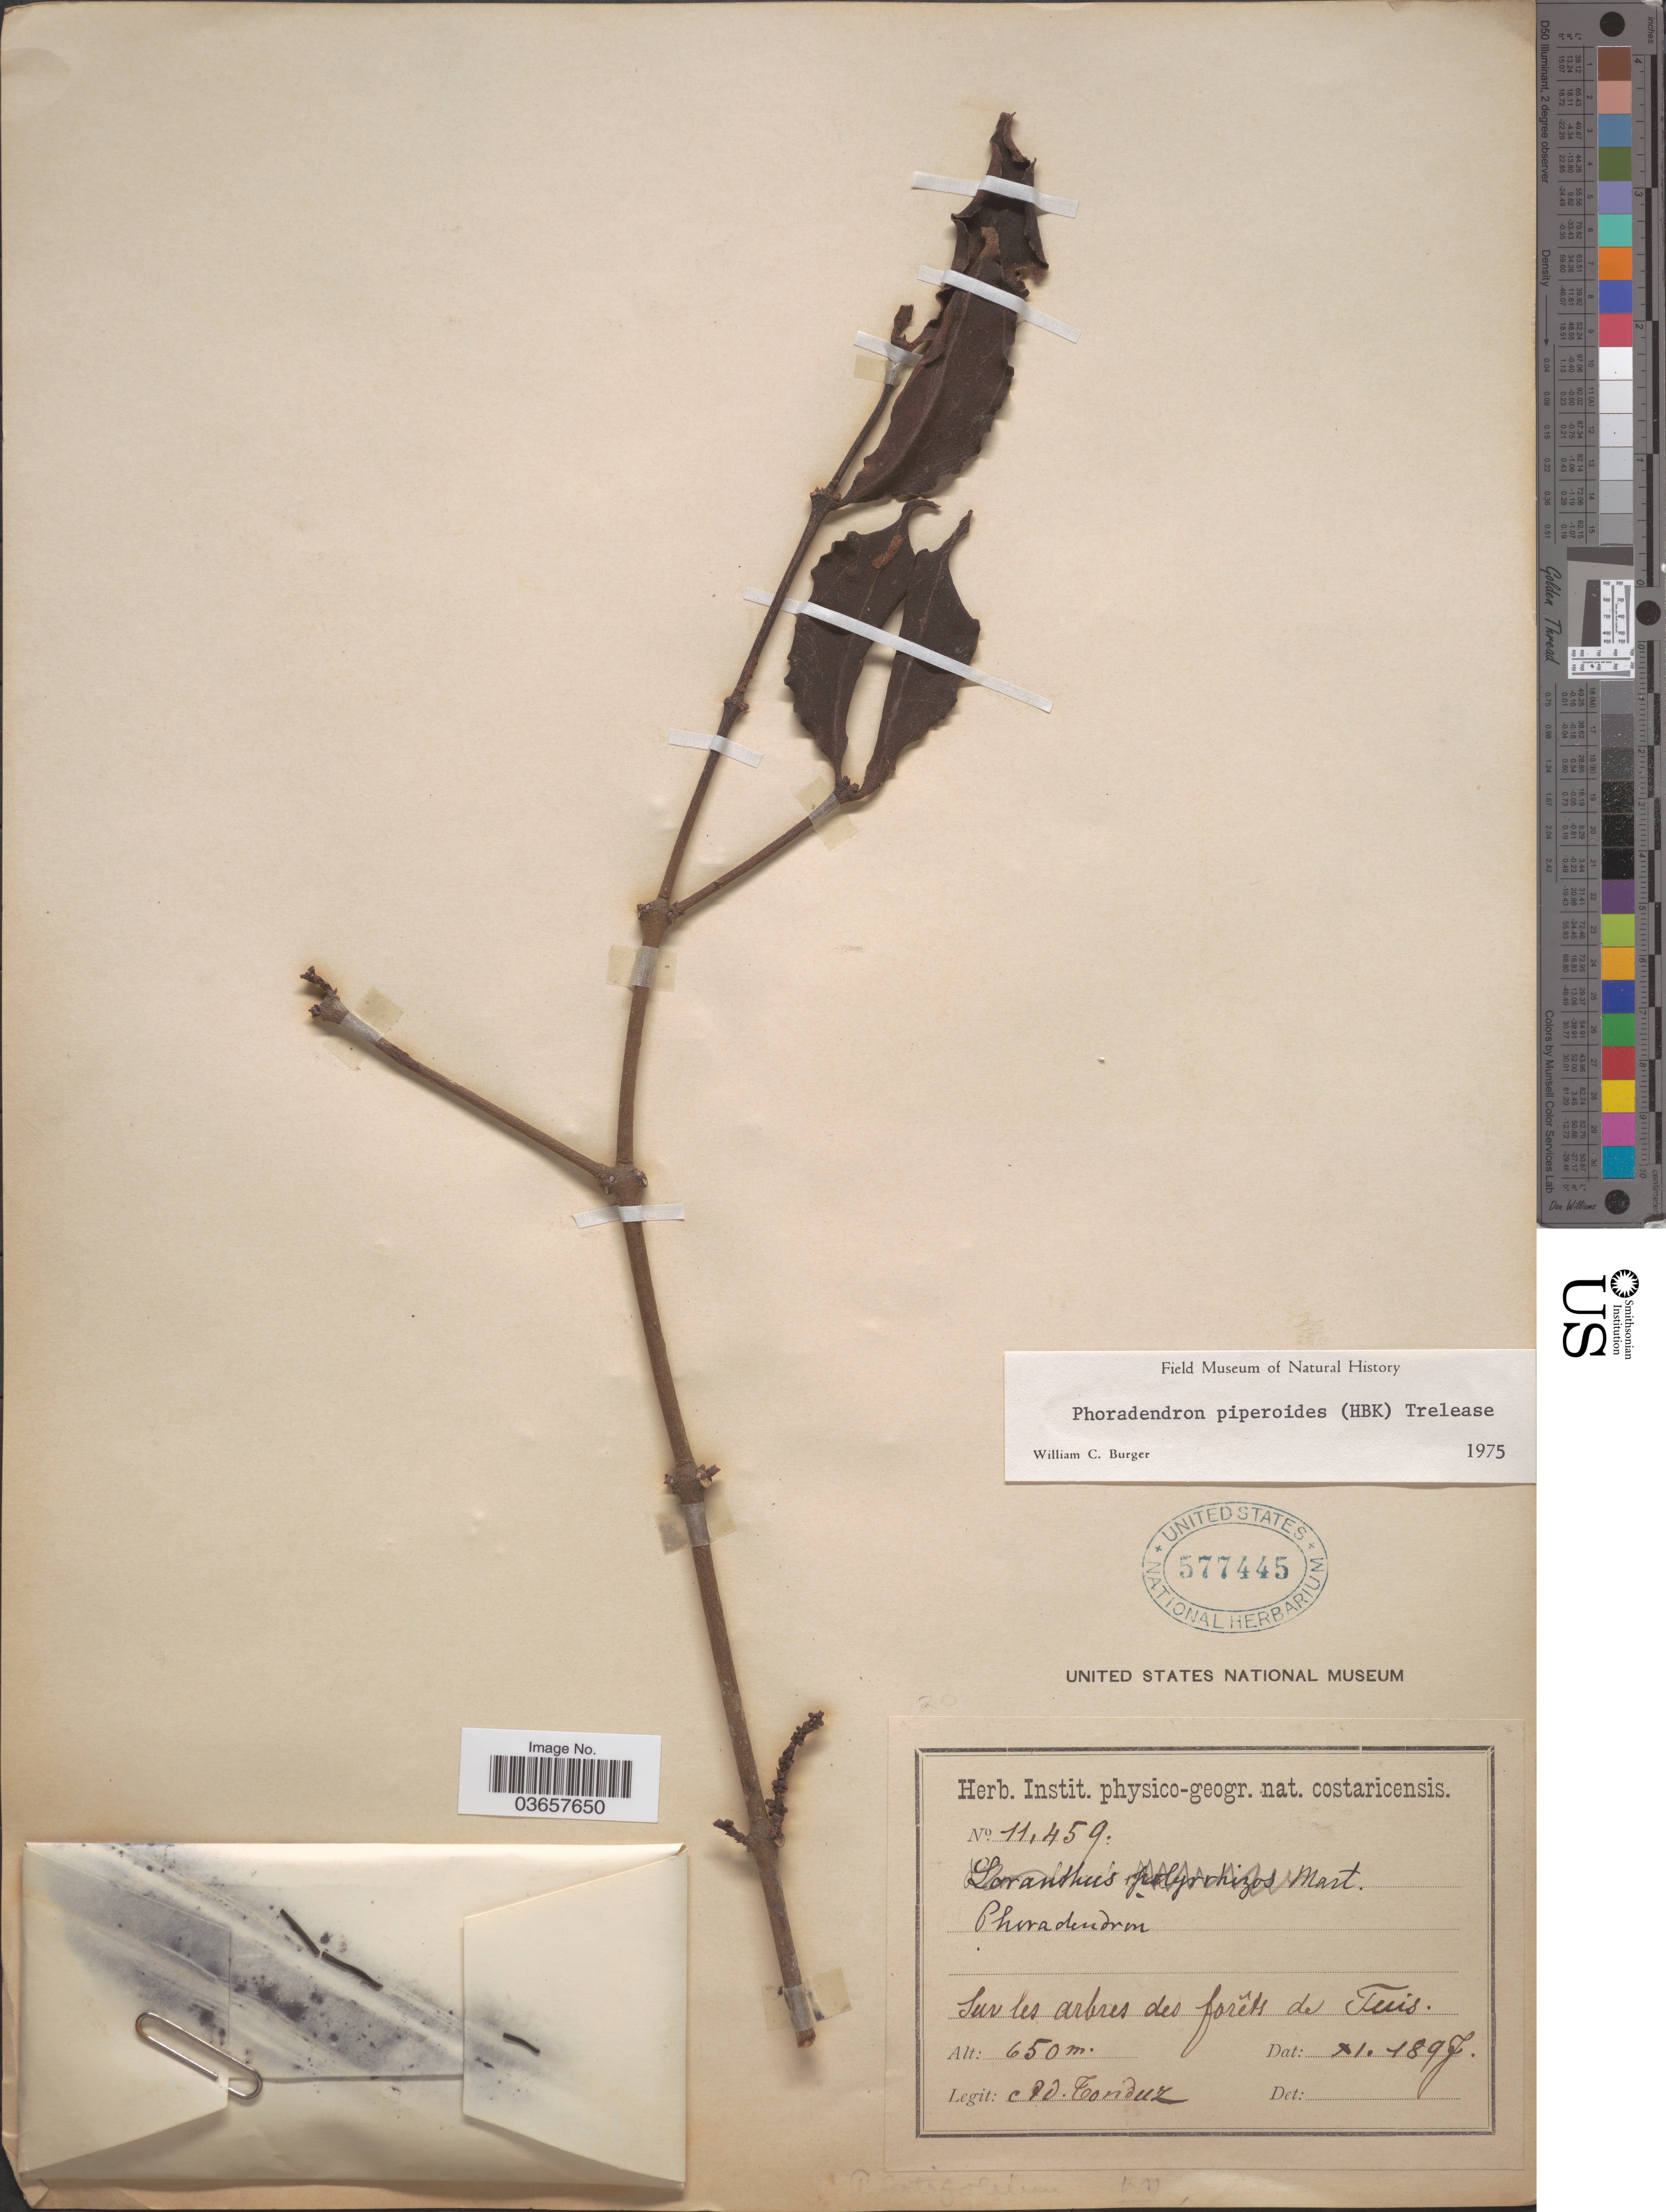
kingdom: Plantae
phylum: Tracheophyta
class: Magnoliopsida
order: Santalales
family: Viscaceae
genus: Phoradendron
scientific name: Phoradendron piperoides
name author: (Kunth) Trel.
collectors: A. Tonduz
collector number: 11459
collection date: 1897-11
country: Costa Rica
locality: Sur les arbres des forêts de Tuis.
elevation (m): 650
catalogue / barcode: US 577445